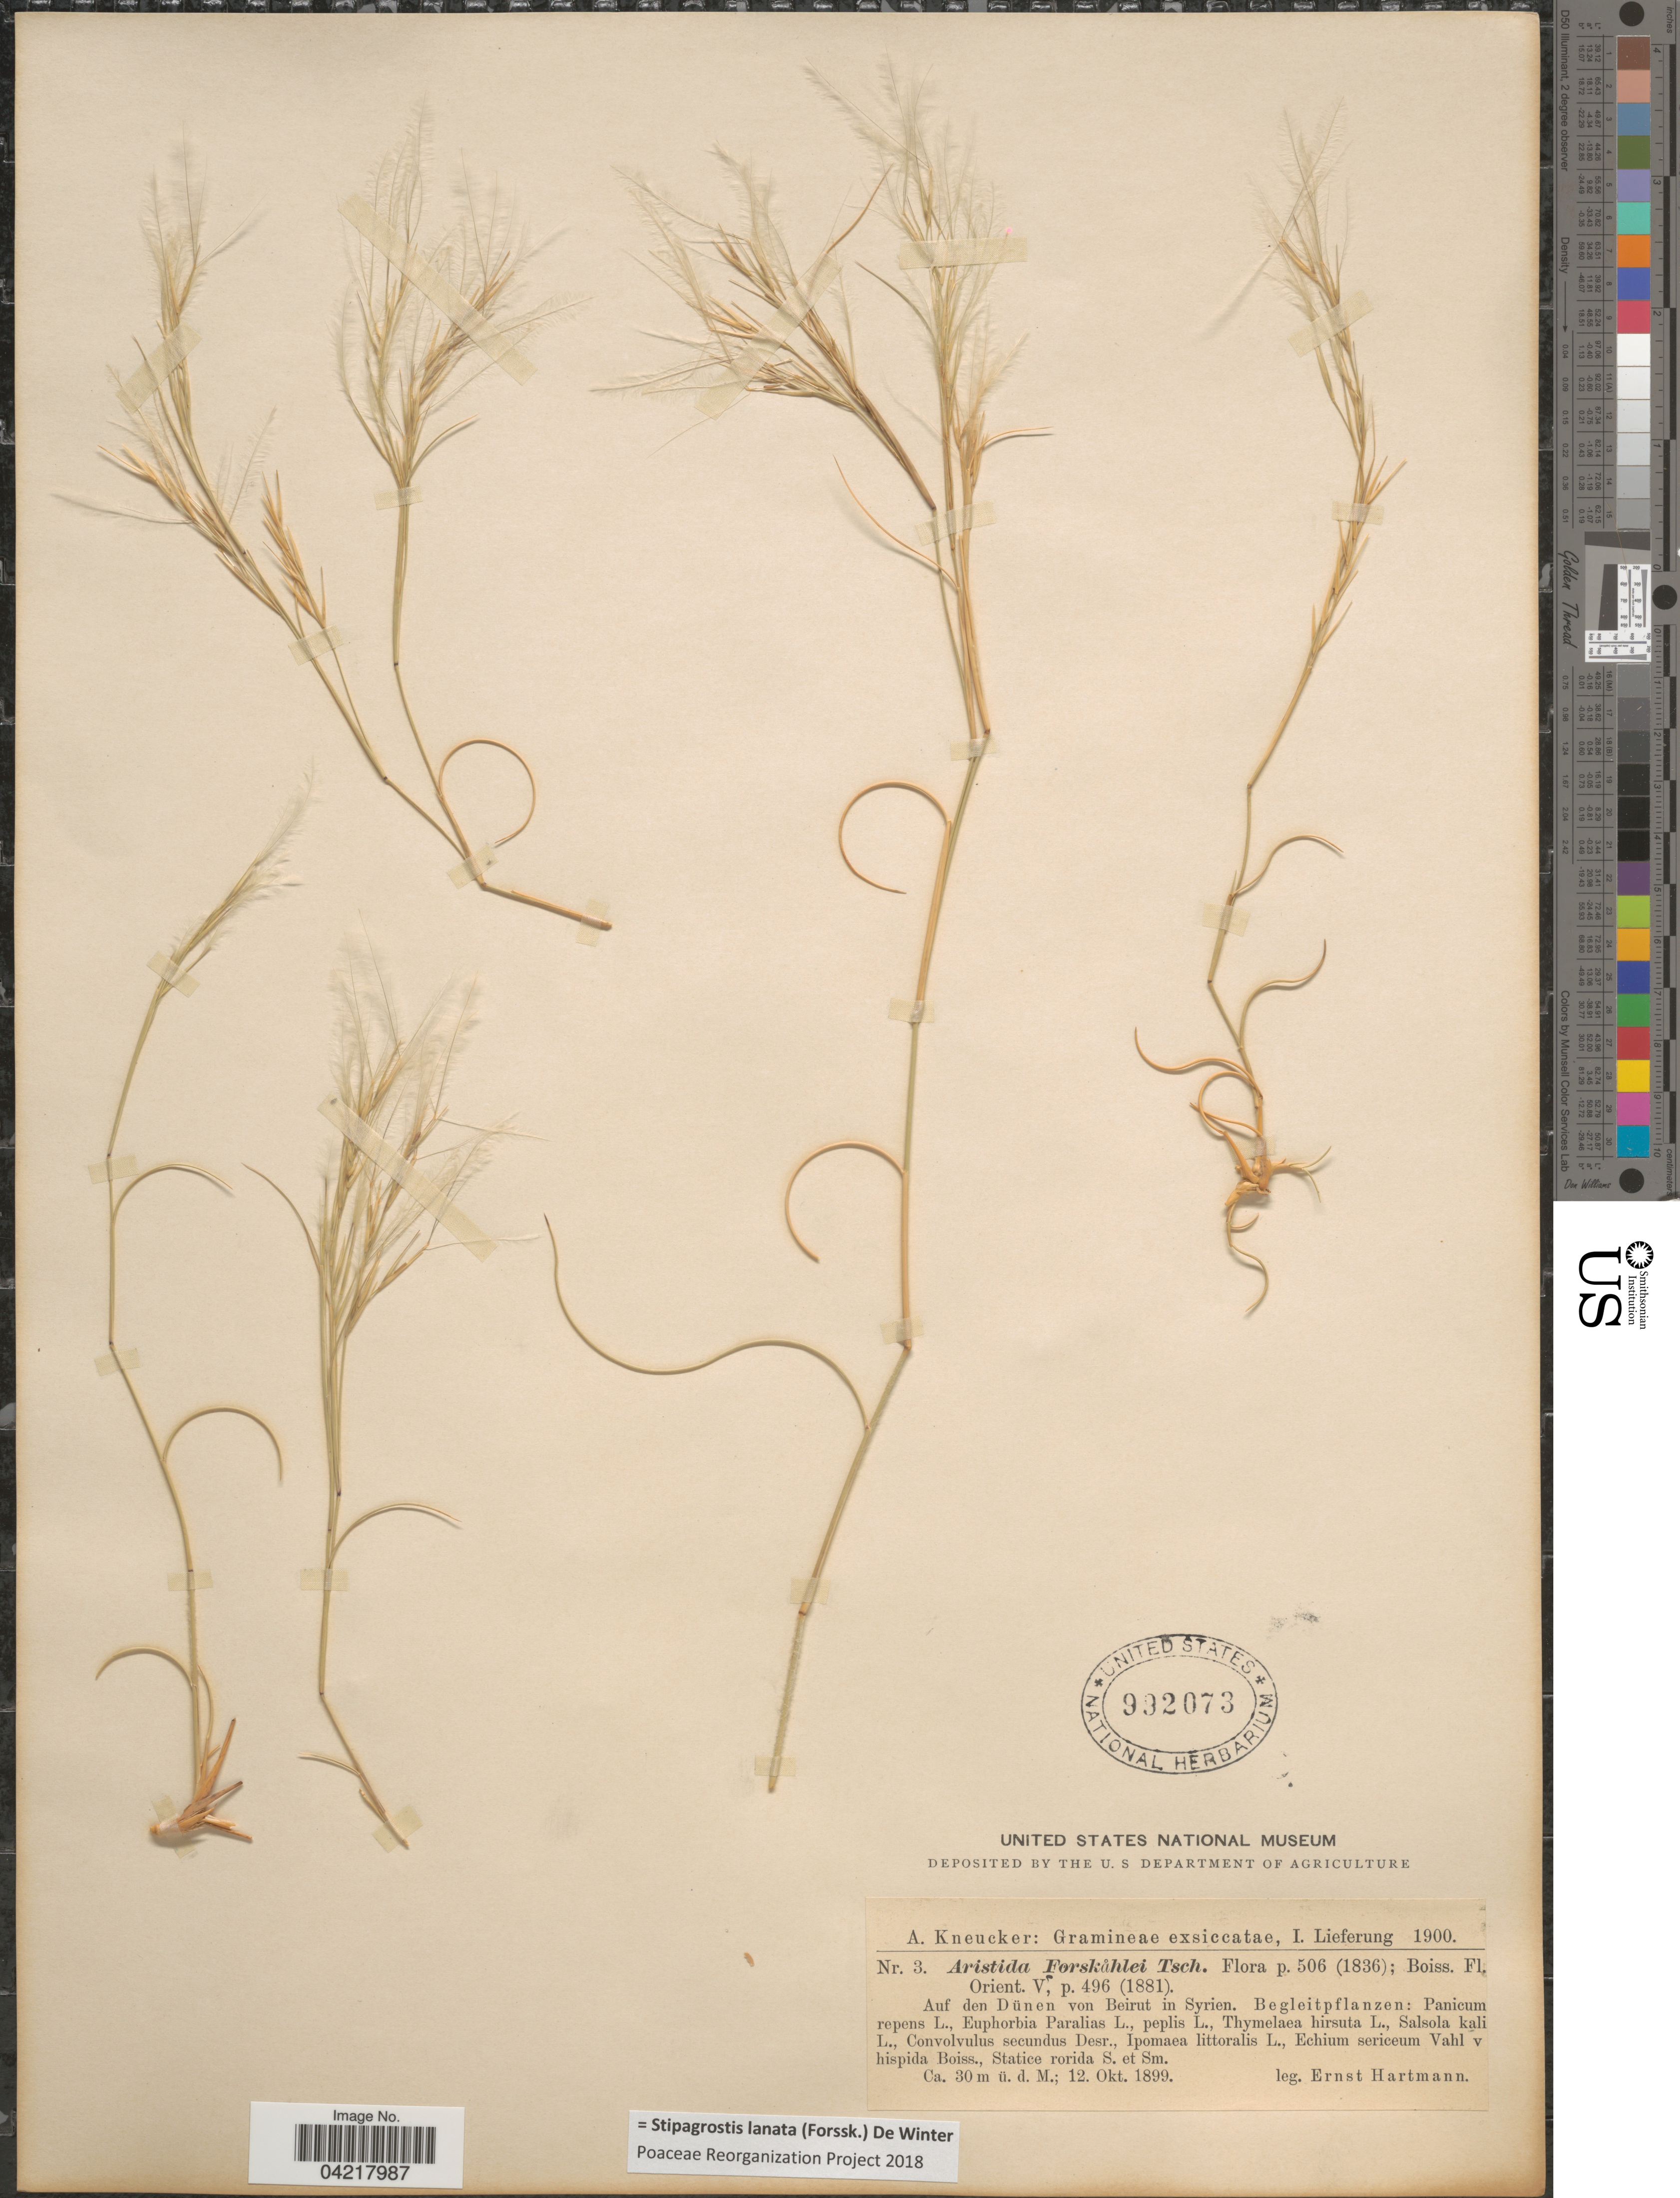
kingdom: Plantae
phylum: Tracheophyta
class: Liliopsida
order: Poales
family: Poaceae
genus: Stipagrostis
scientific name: Stipagrostis lanata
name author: (Forssk.) De Winter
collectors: E. Hartmann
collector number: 3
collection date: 1899-10-12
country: Lebanon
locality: Auf den Dünen von Beirut in Syrien.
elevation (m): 30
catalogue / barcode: US 992073